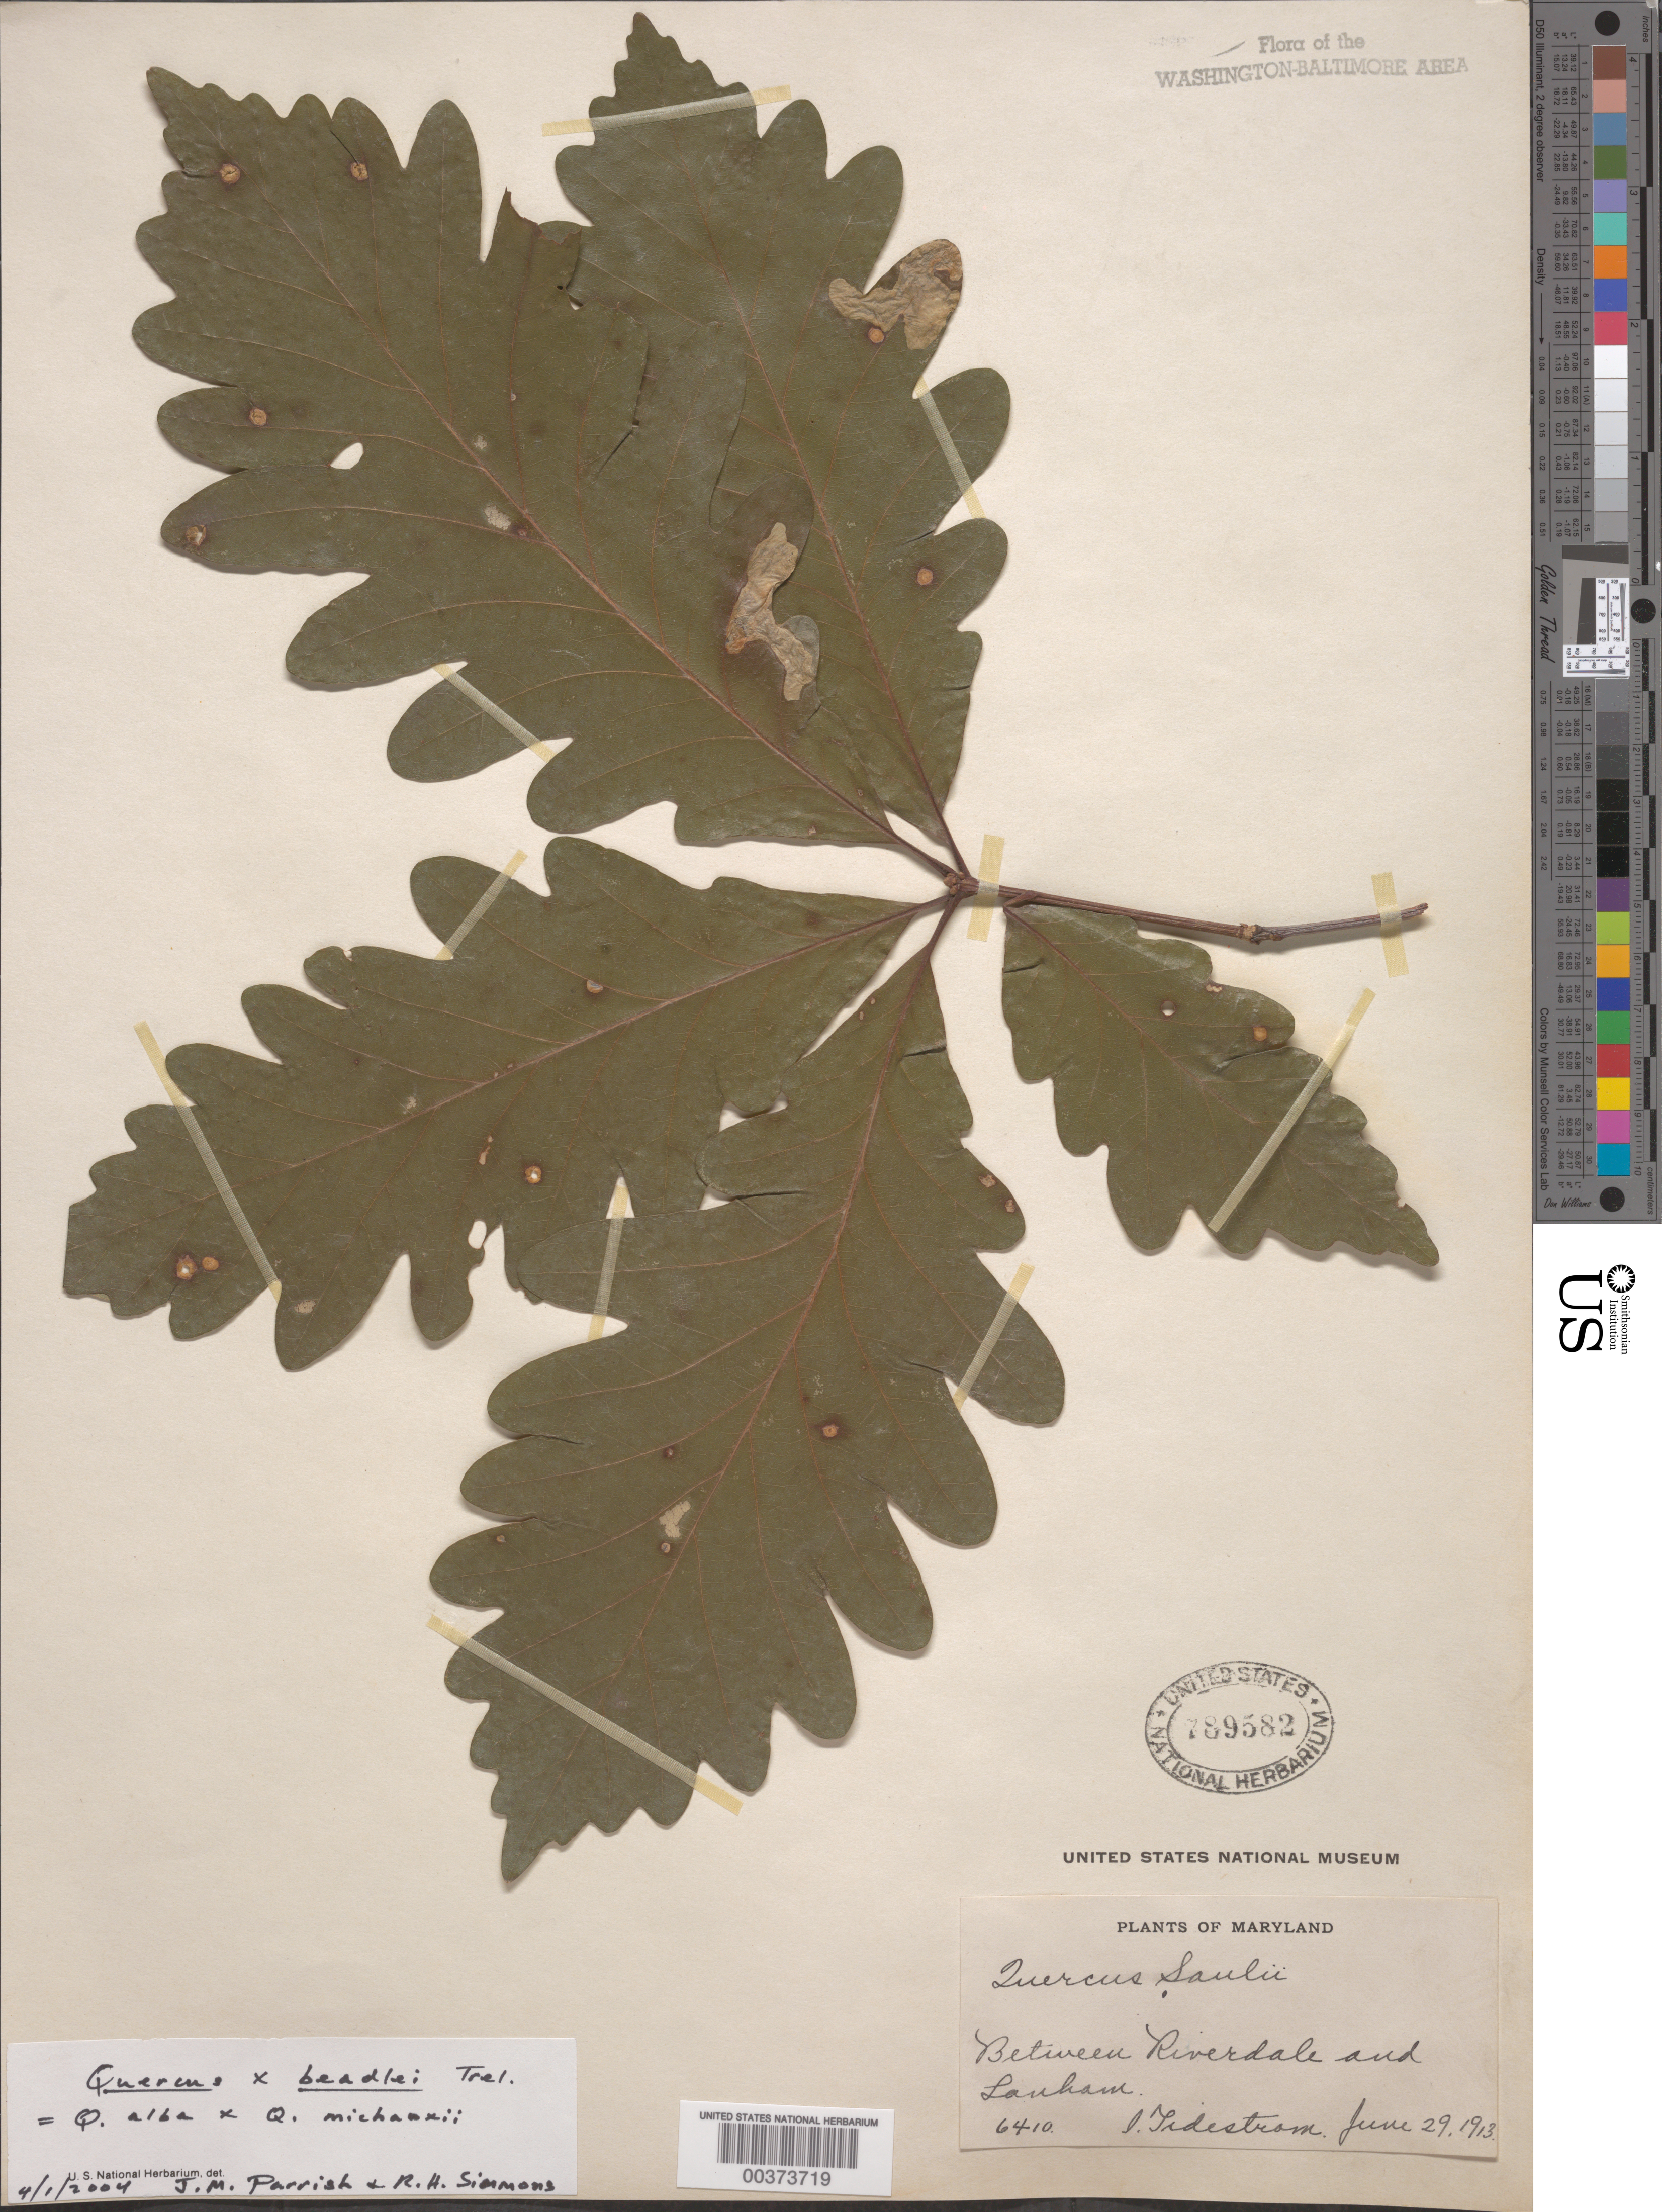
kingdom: Plantae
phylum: Tracheophyta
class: Magnoliopsida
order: Fagales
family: Fagaceae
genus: Quercus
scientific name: Quercus x beadlei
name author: Trel. ex E.J. Palmer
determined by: Simmons, R. H., (UNITED STATES)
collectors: I. F. Tidestrom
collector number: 6410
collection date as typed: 29 Jun 1913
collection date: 1913-06-29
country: United States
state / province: Maryland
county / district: Prince George's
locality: Between Riverdale and Lanham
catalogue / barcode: US 789582